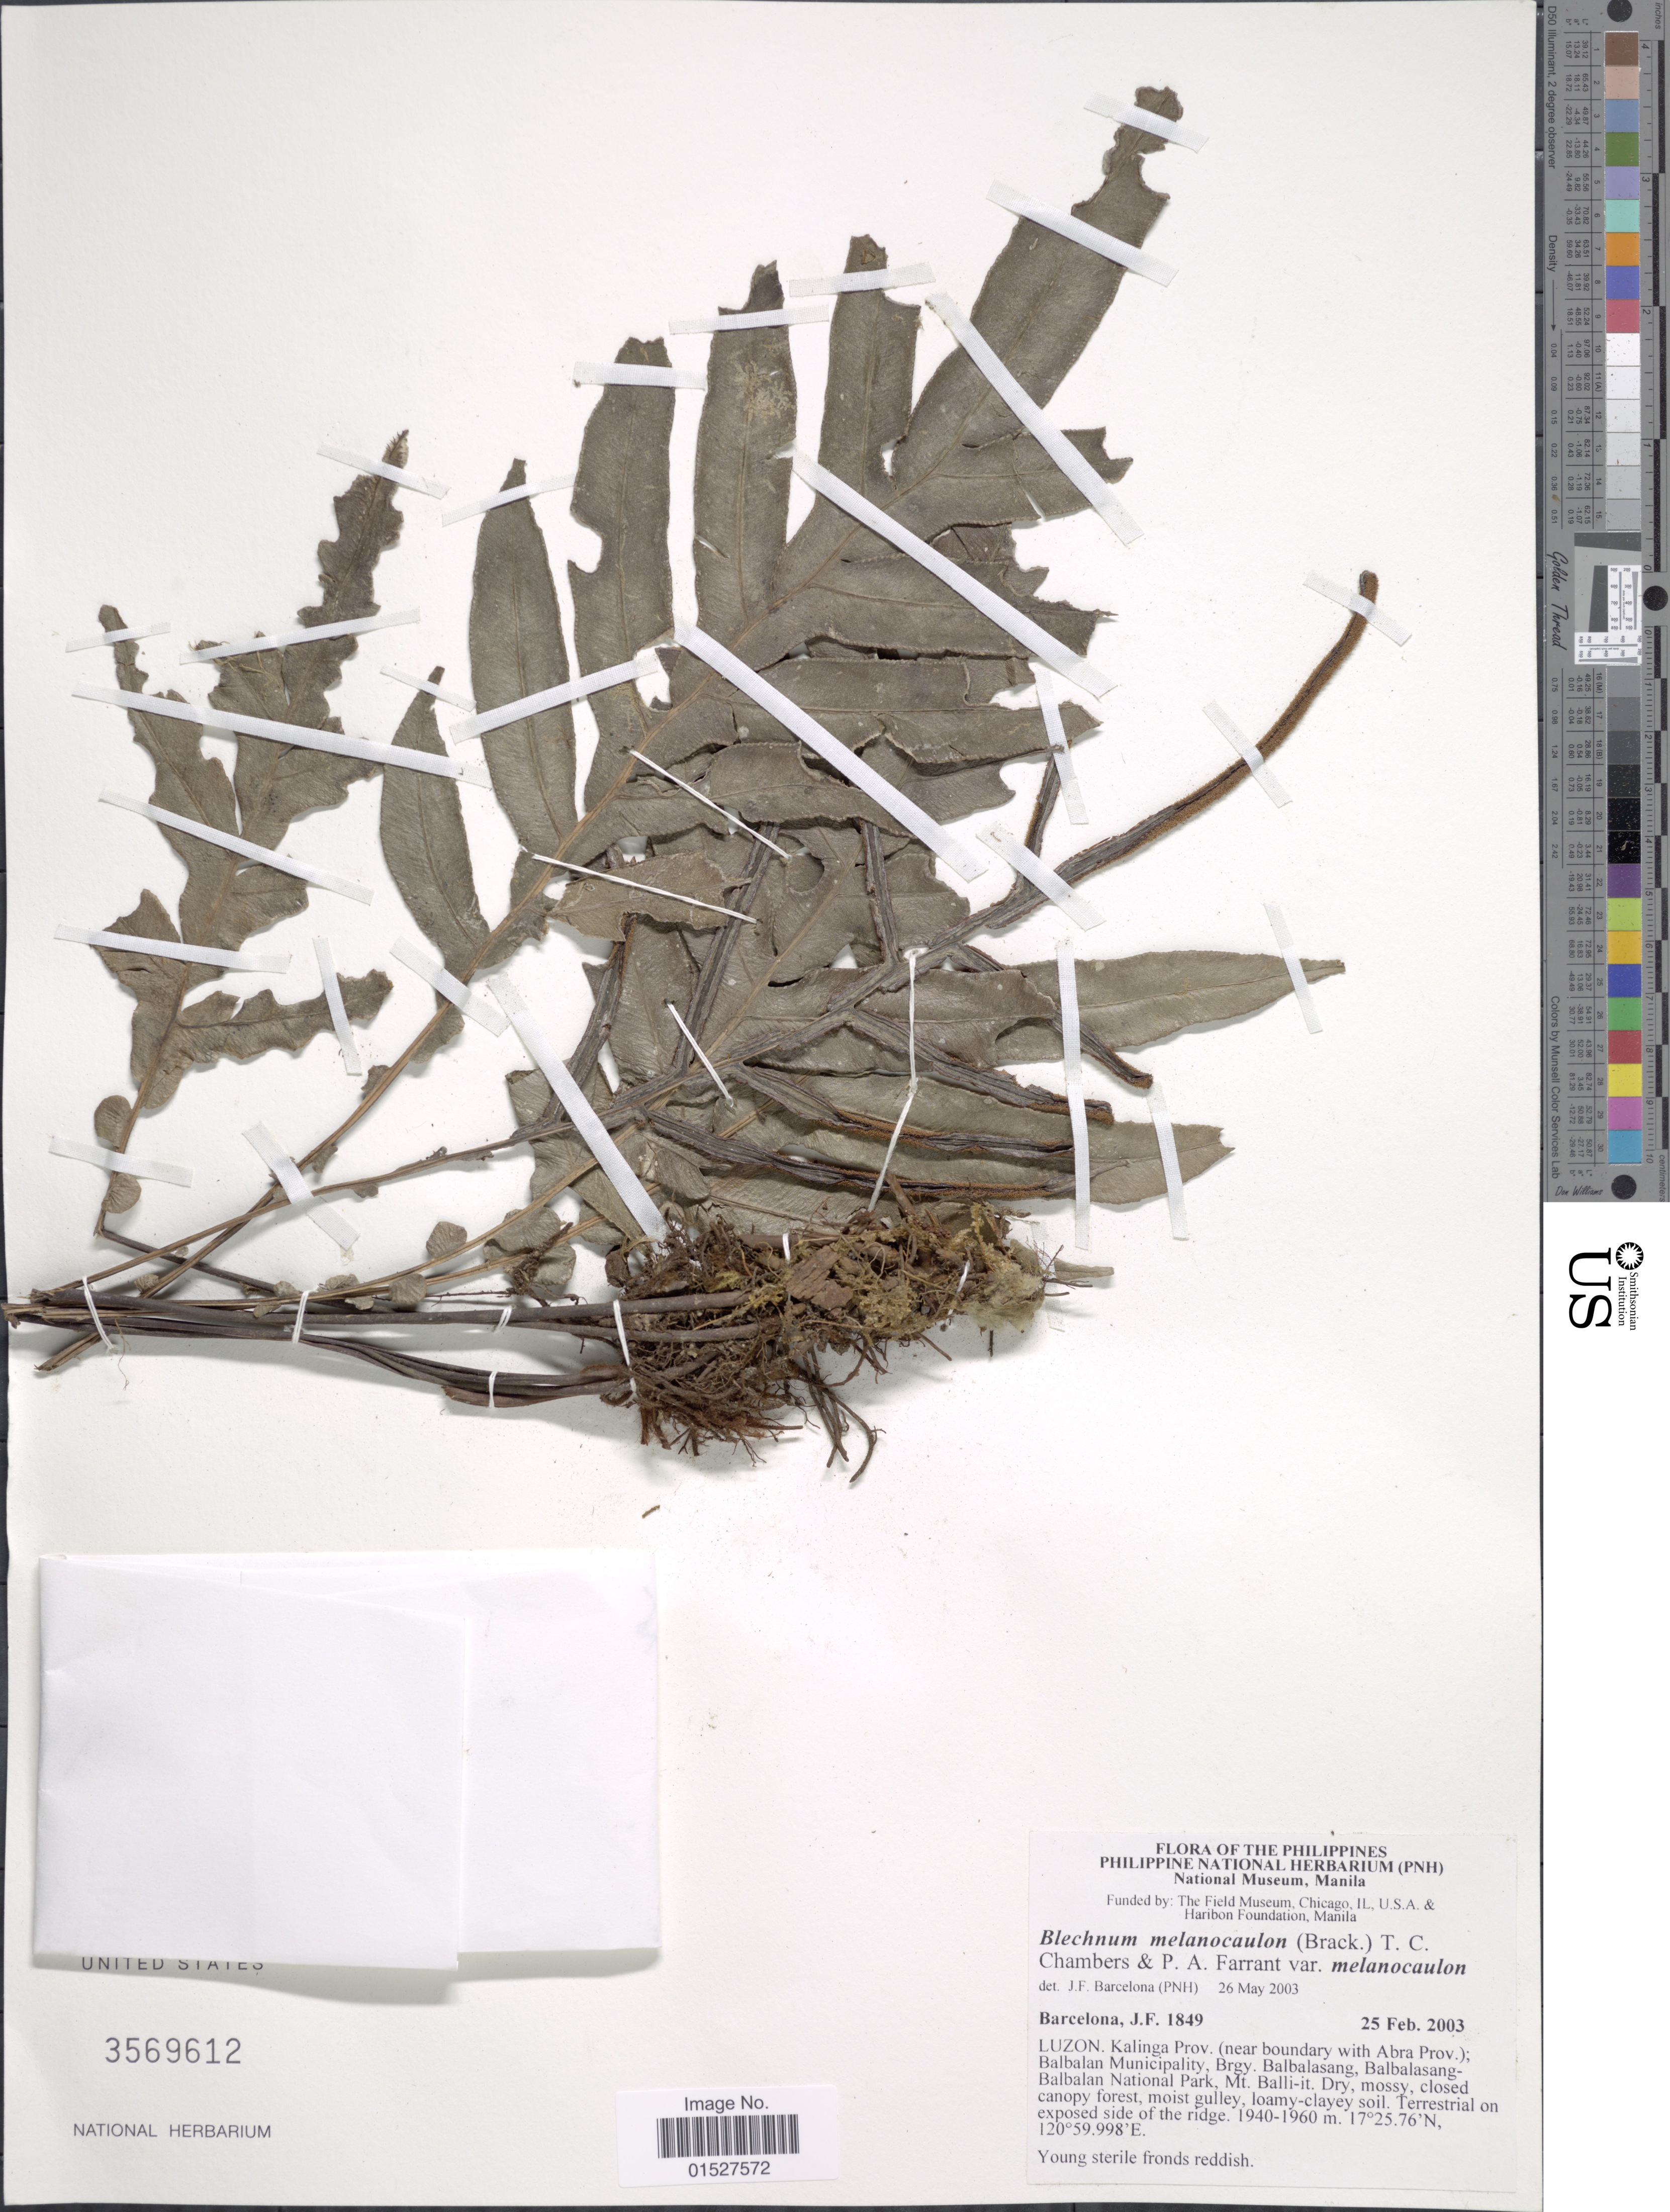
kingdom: Plantae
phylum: Tracheophyta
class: Polypodiopsida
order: Polypodiales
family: Blechnaceae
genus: Blechnum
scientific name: Blechnum melanocaulon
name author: (Brack.) T.C. Chambers & P. A. Farrant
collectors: J. F. Barcelona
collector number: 1849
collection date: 2003-02-25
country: Philippines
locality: Luzon. Kalinga Prov. (near boundary with Abra Prov.); Balbalan Municipality. Brgy. Balbalasang, Balbalasang-Balbalan National Park, Mt. Balli-it.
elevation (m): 1940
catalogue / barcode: US 3569612